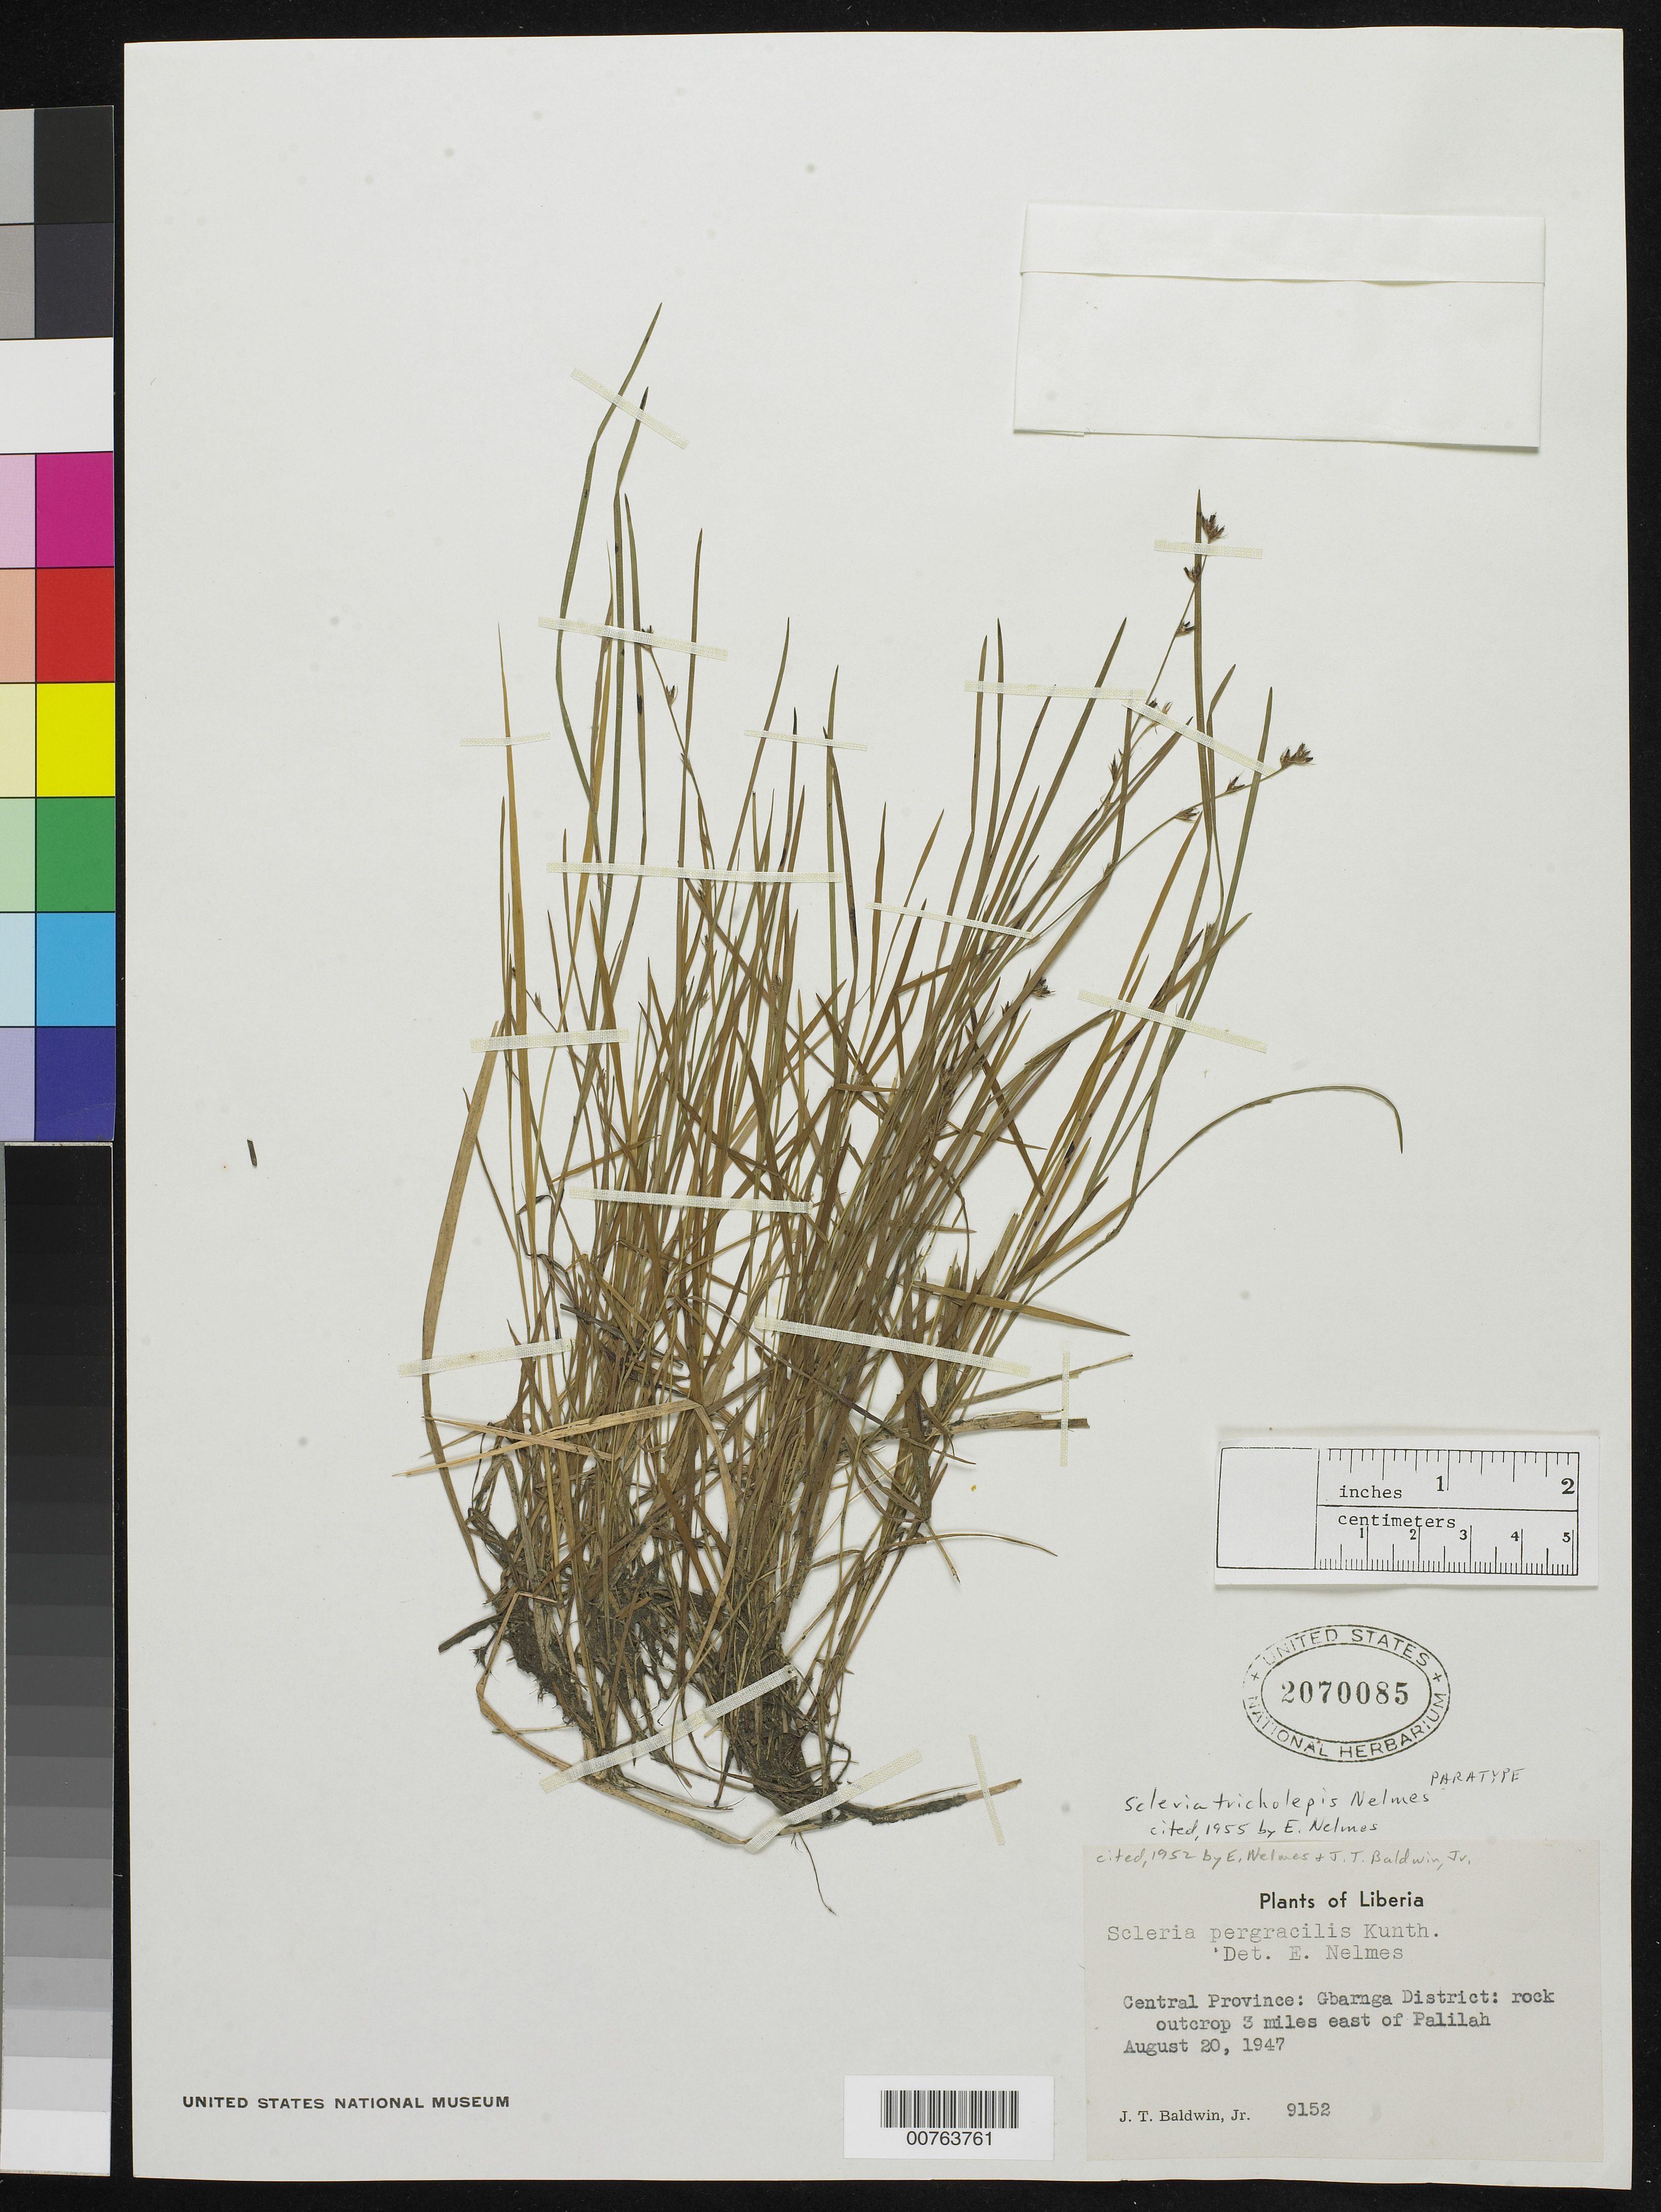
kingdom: Plantae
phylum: Tracheophyta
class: Liliopsida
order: Poales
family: Cyperaceae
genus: Scleria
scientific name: Scleria tricholepis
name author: Nelmes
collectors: J. T. Baldwin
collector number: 9152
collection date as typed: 20 Aug 1947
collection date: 1947-08-20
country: Liberia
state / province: Bong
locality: Central Province: Gbarnga District, 3 miles E of Palilah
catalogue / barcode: US 2070085